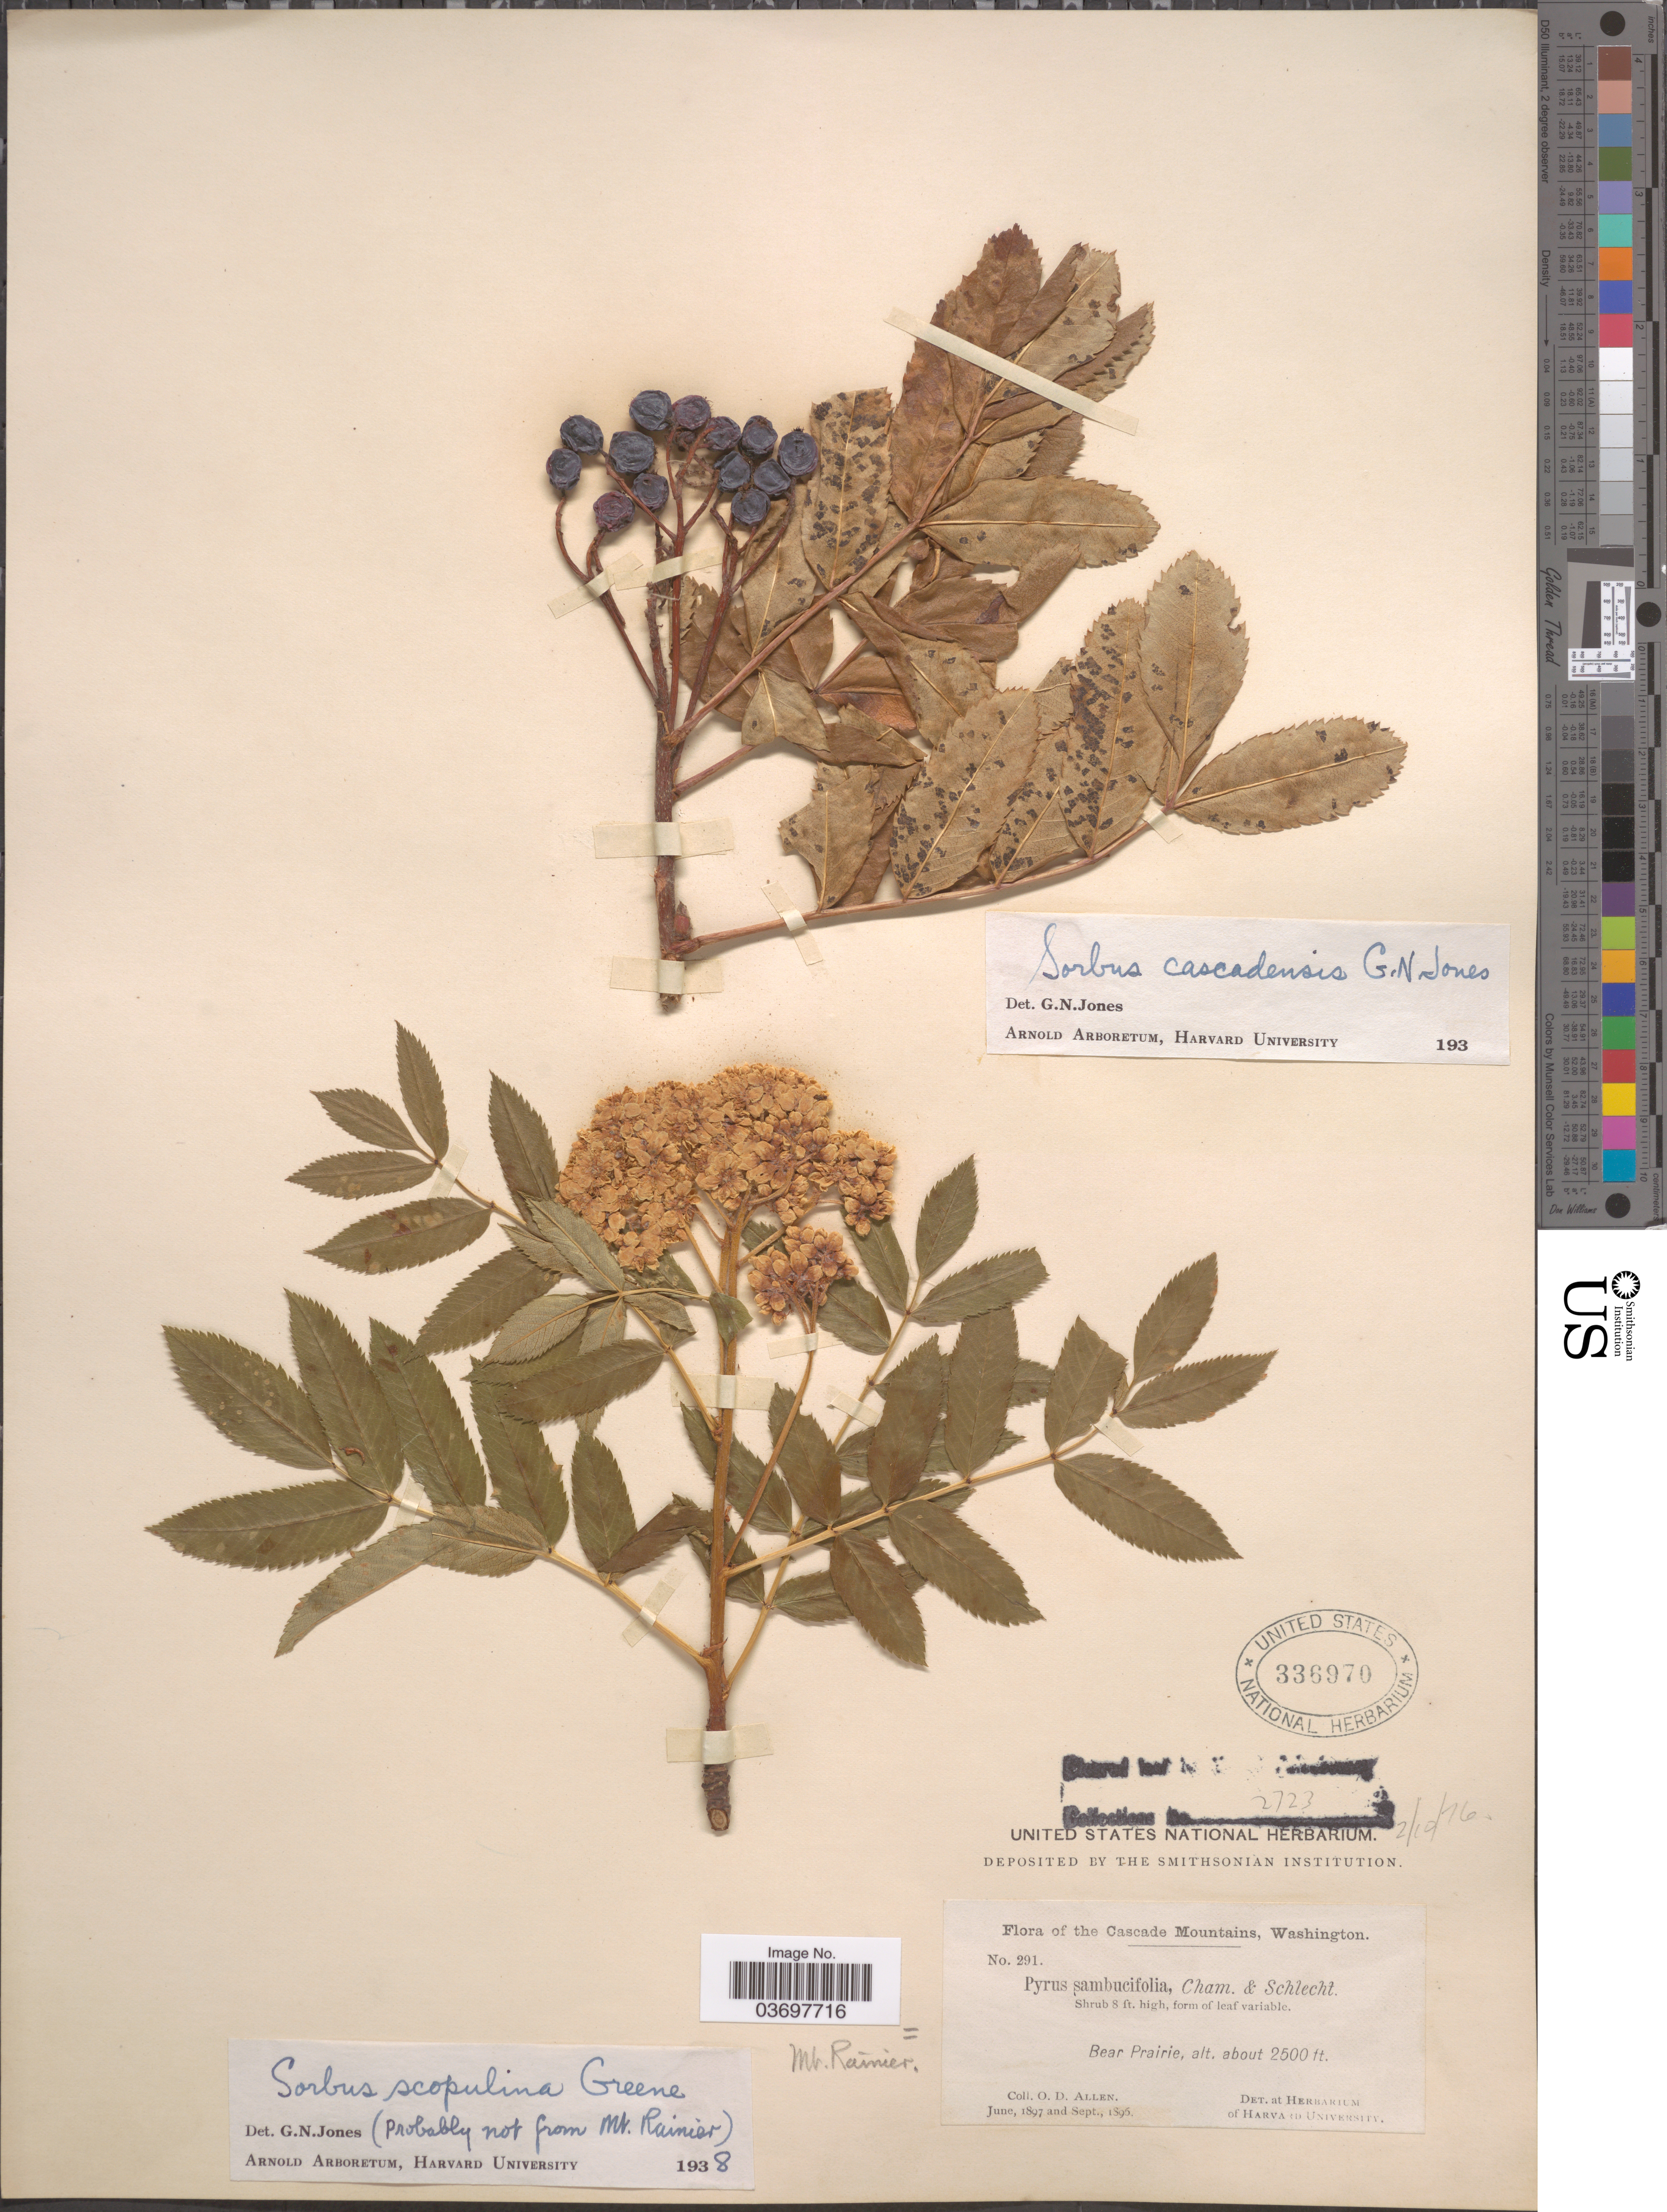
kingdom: Plantae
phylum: Tracheophyta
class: Magnoliopsida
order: Rosales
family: Rosaceae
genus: Sorbus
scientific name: Sorbus scopulina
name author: Greene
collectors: O. D. Allen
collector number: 291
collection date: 1896-09/1897-06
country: United States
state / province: Washington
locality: The Cascade Mountains. Bear Prairie.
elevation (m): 762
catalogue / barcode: US 336970